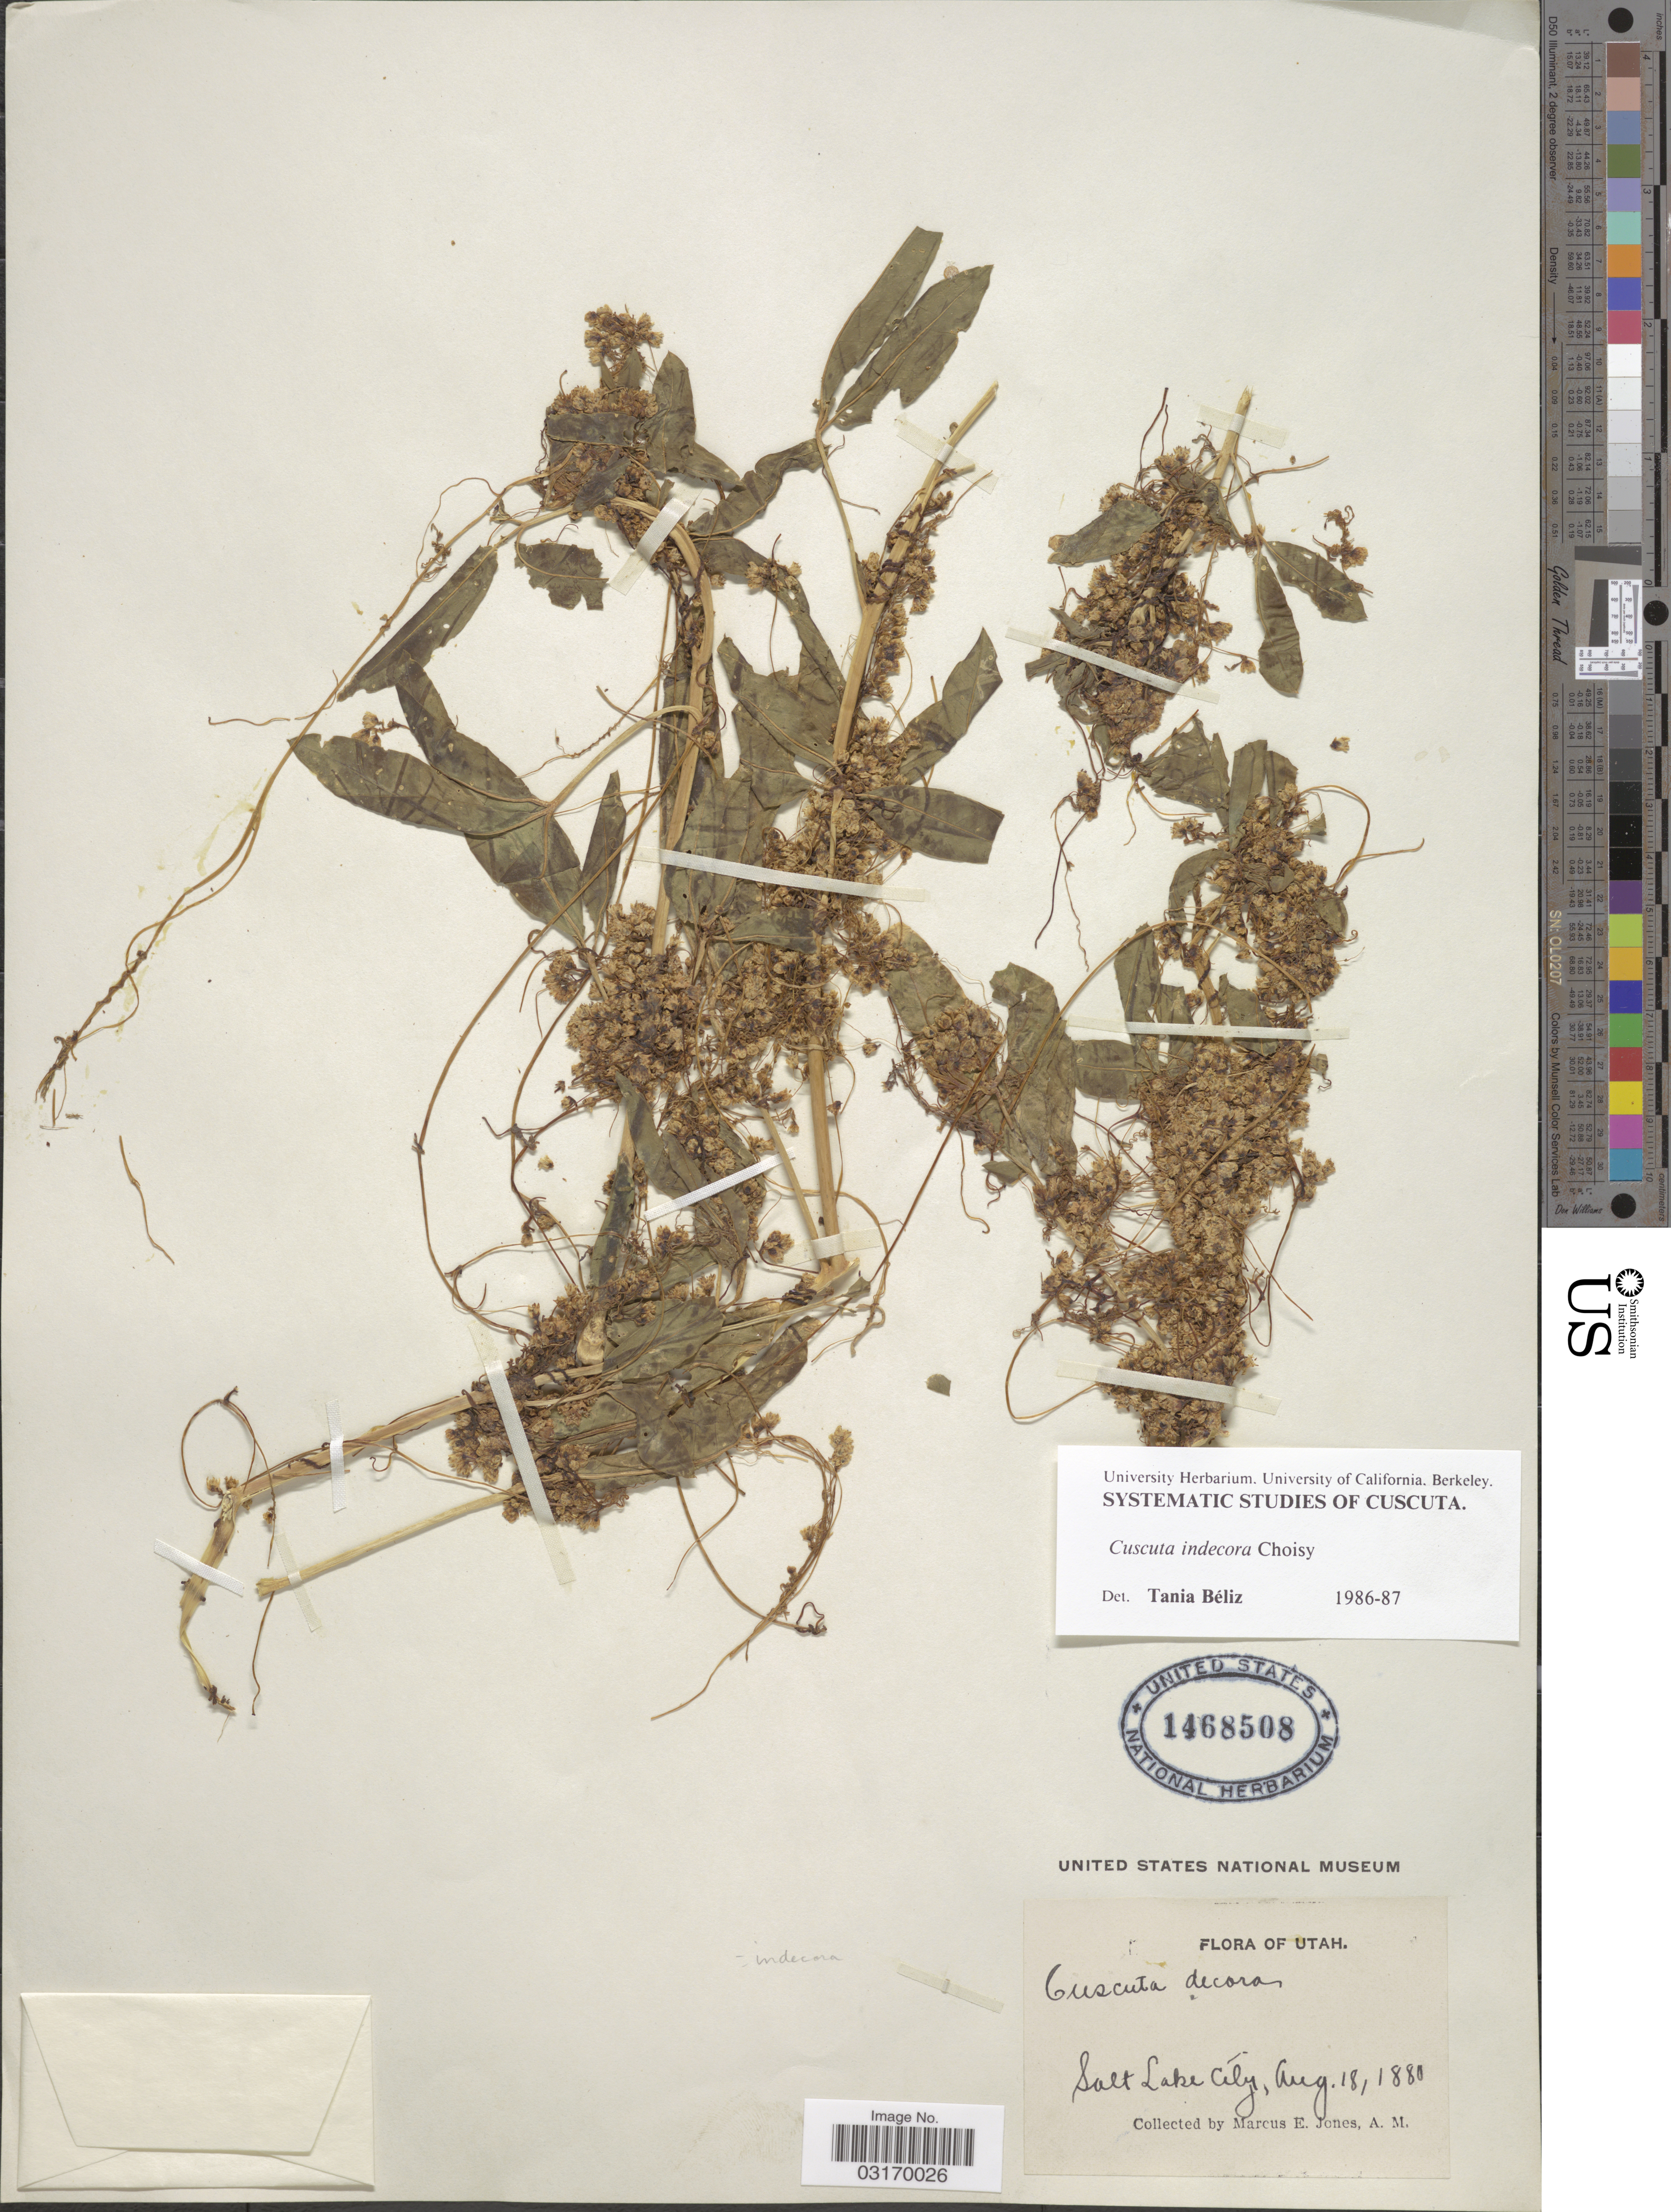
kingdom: Plantae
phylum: Tracheophyta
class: Magnoliopsida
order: Solanales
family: Convolvulaceae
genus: Cuscuta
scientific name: Cuscuta indecora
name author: Choisy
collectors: M. E. Jones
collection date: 1880-08-18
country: United States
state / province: Utah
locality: Salt Lake City.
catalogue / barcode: US 1468508